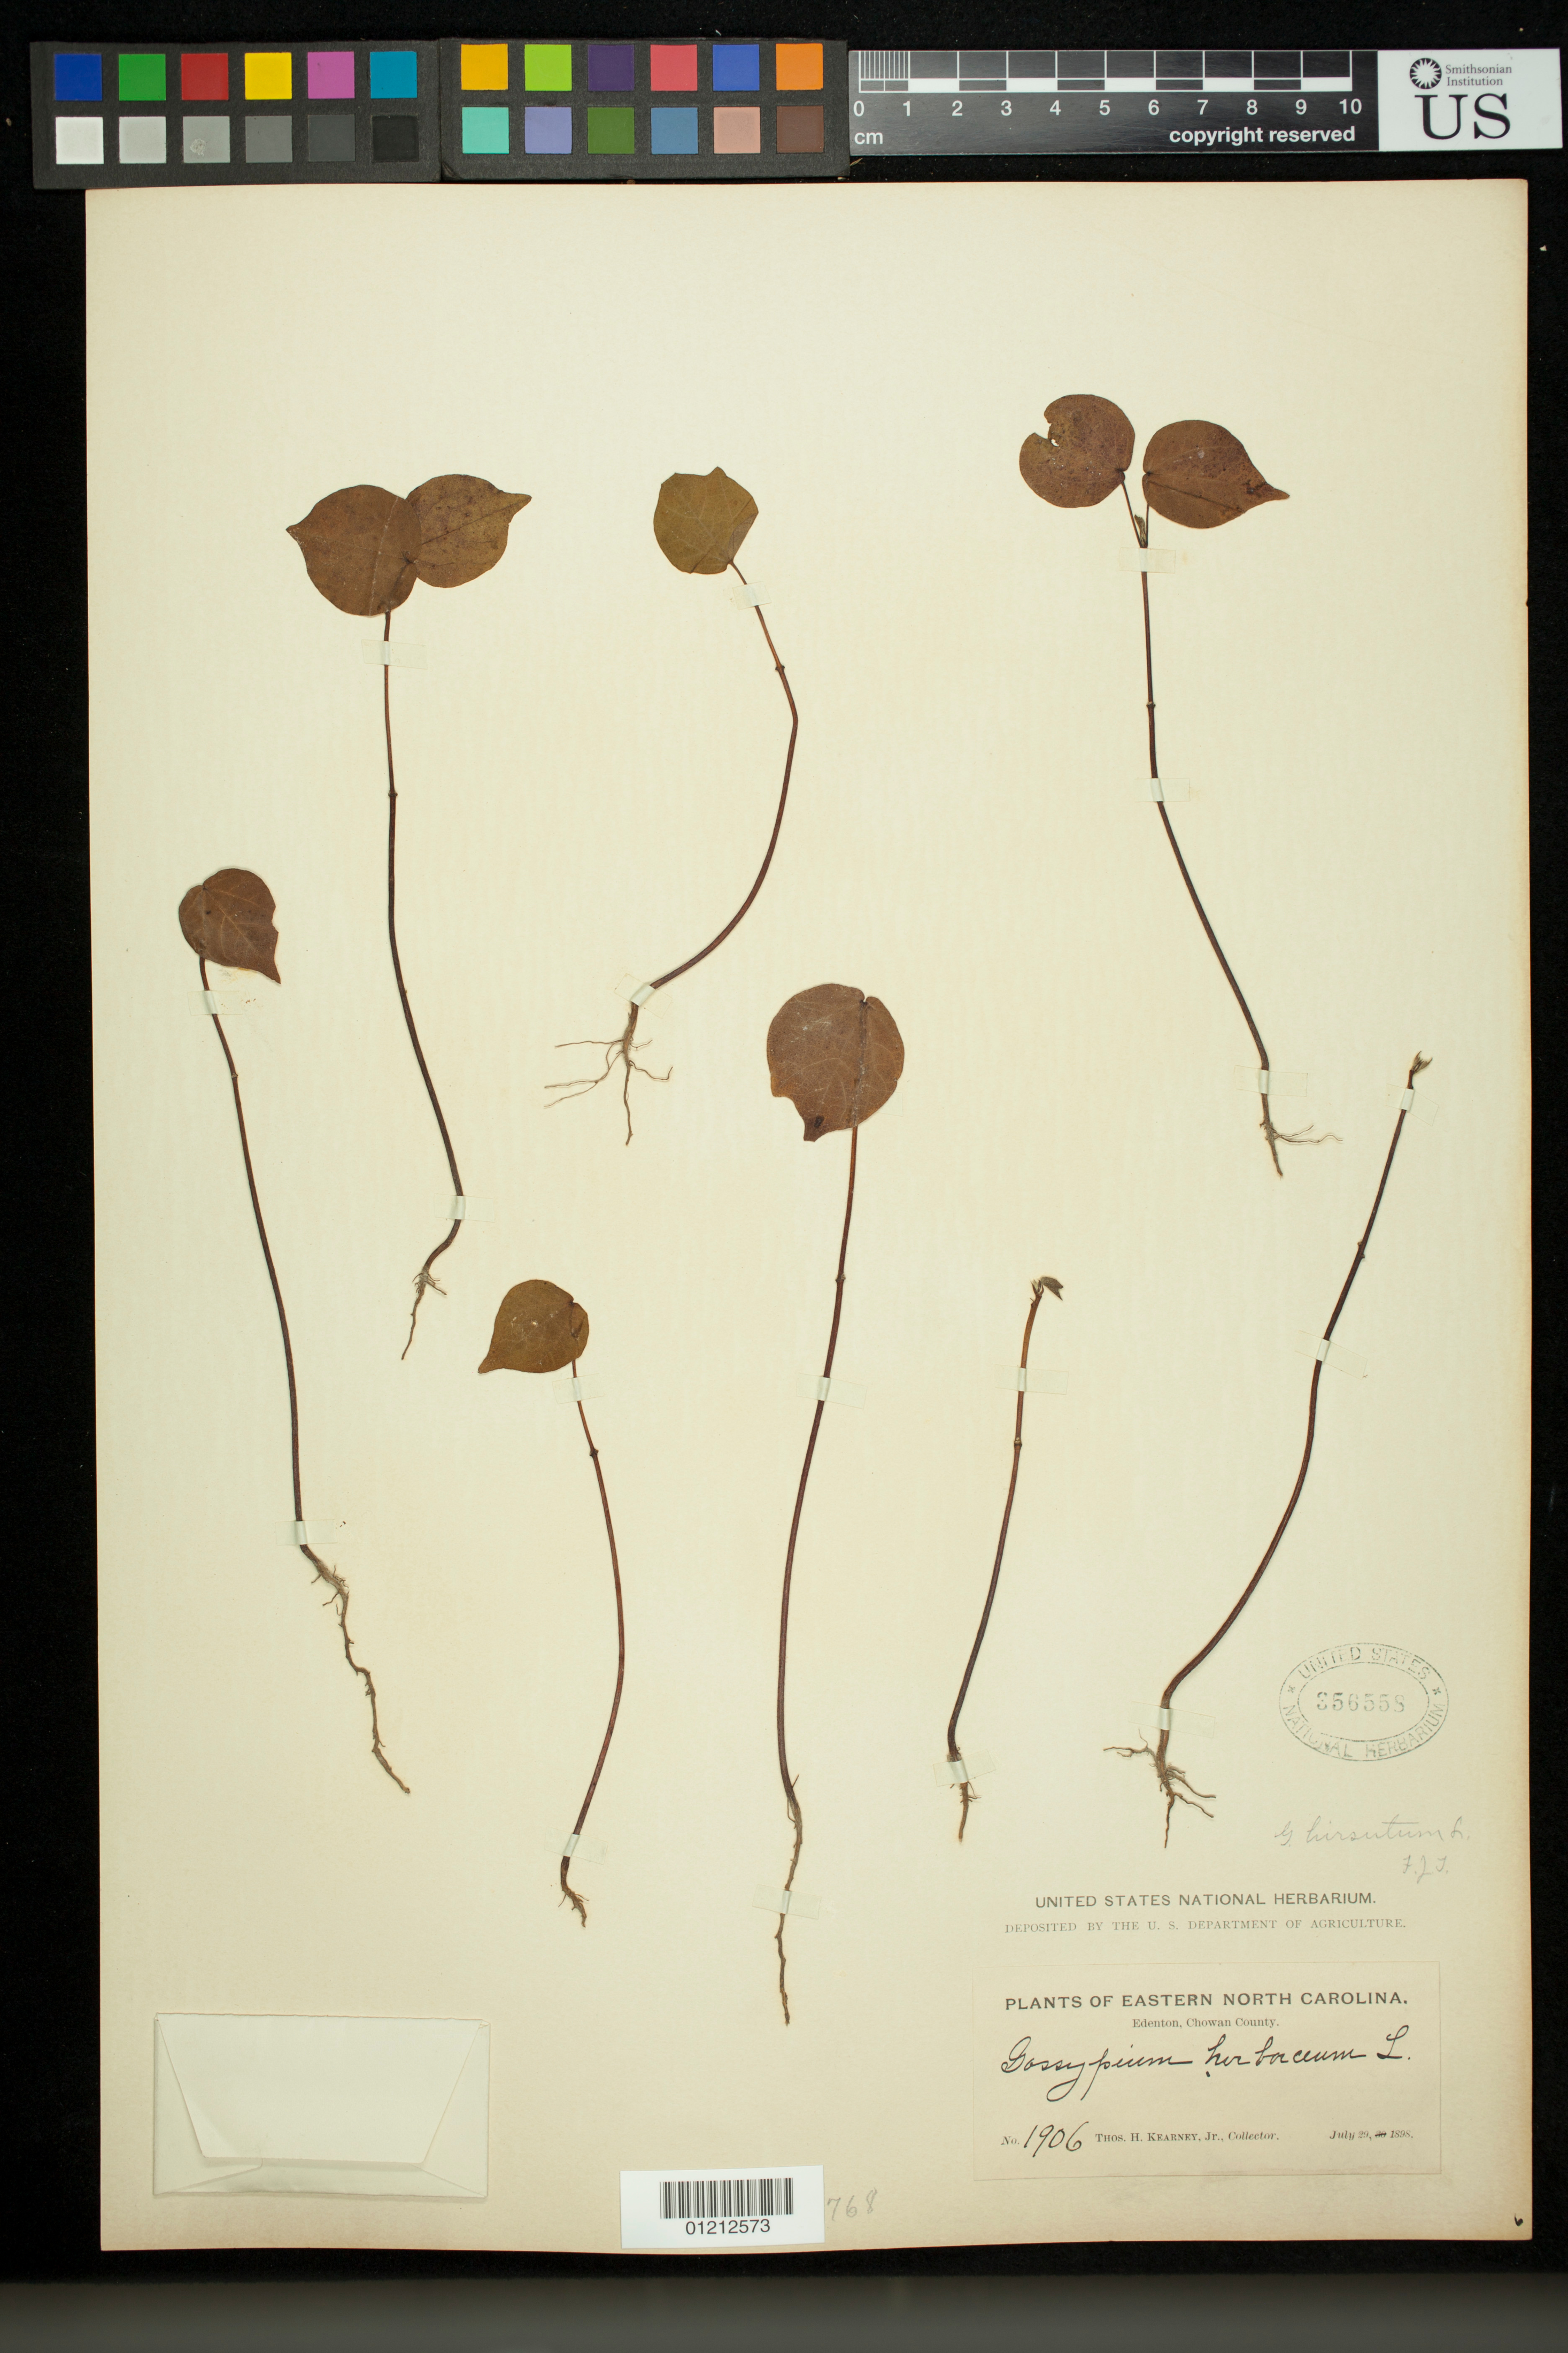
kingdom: Plantae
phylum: Tracheophyta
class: Magnoliopsida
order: Malvales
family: Malvaceae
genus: Gossypium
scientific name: Gossypium hirsutum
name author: L.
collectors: T. H. Kearney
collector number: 1906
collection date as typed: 29 Jul 1898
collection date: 1898-07-29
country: United States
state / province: North Carolina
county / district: Chowan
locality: Edenton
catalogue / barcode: US 356558